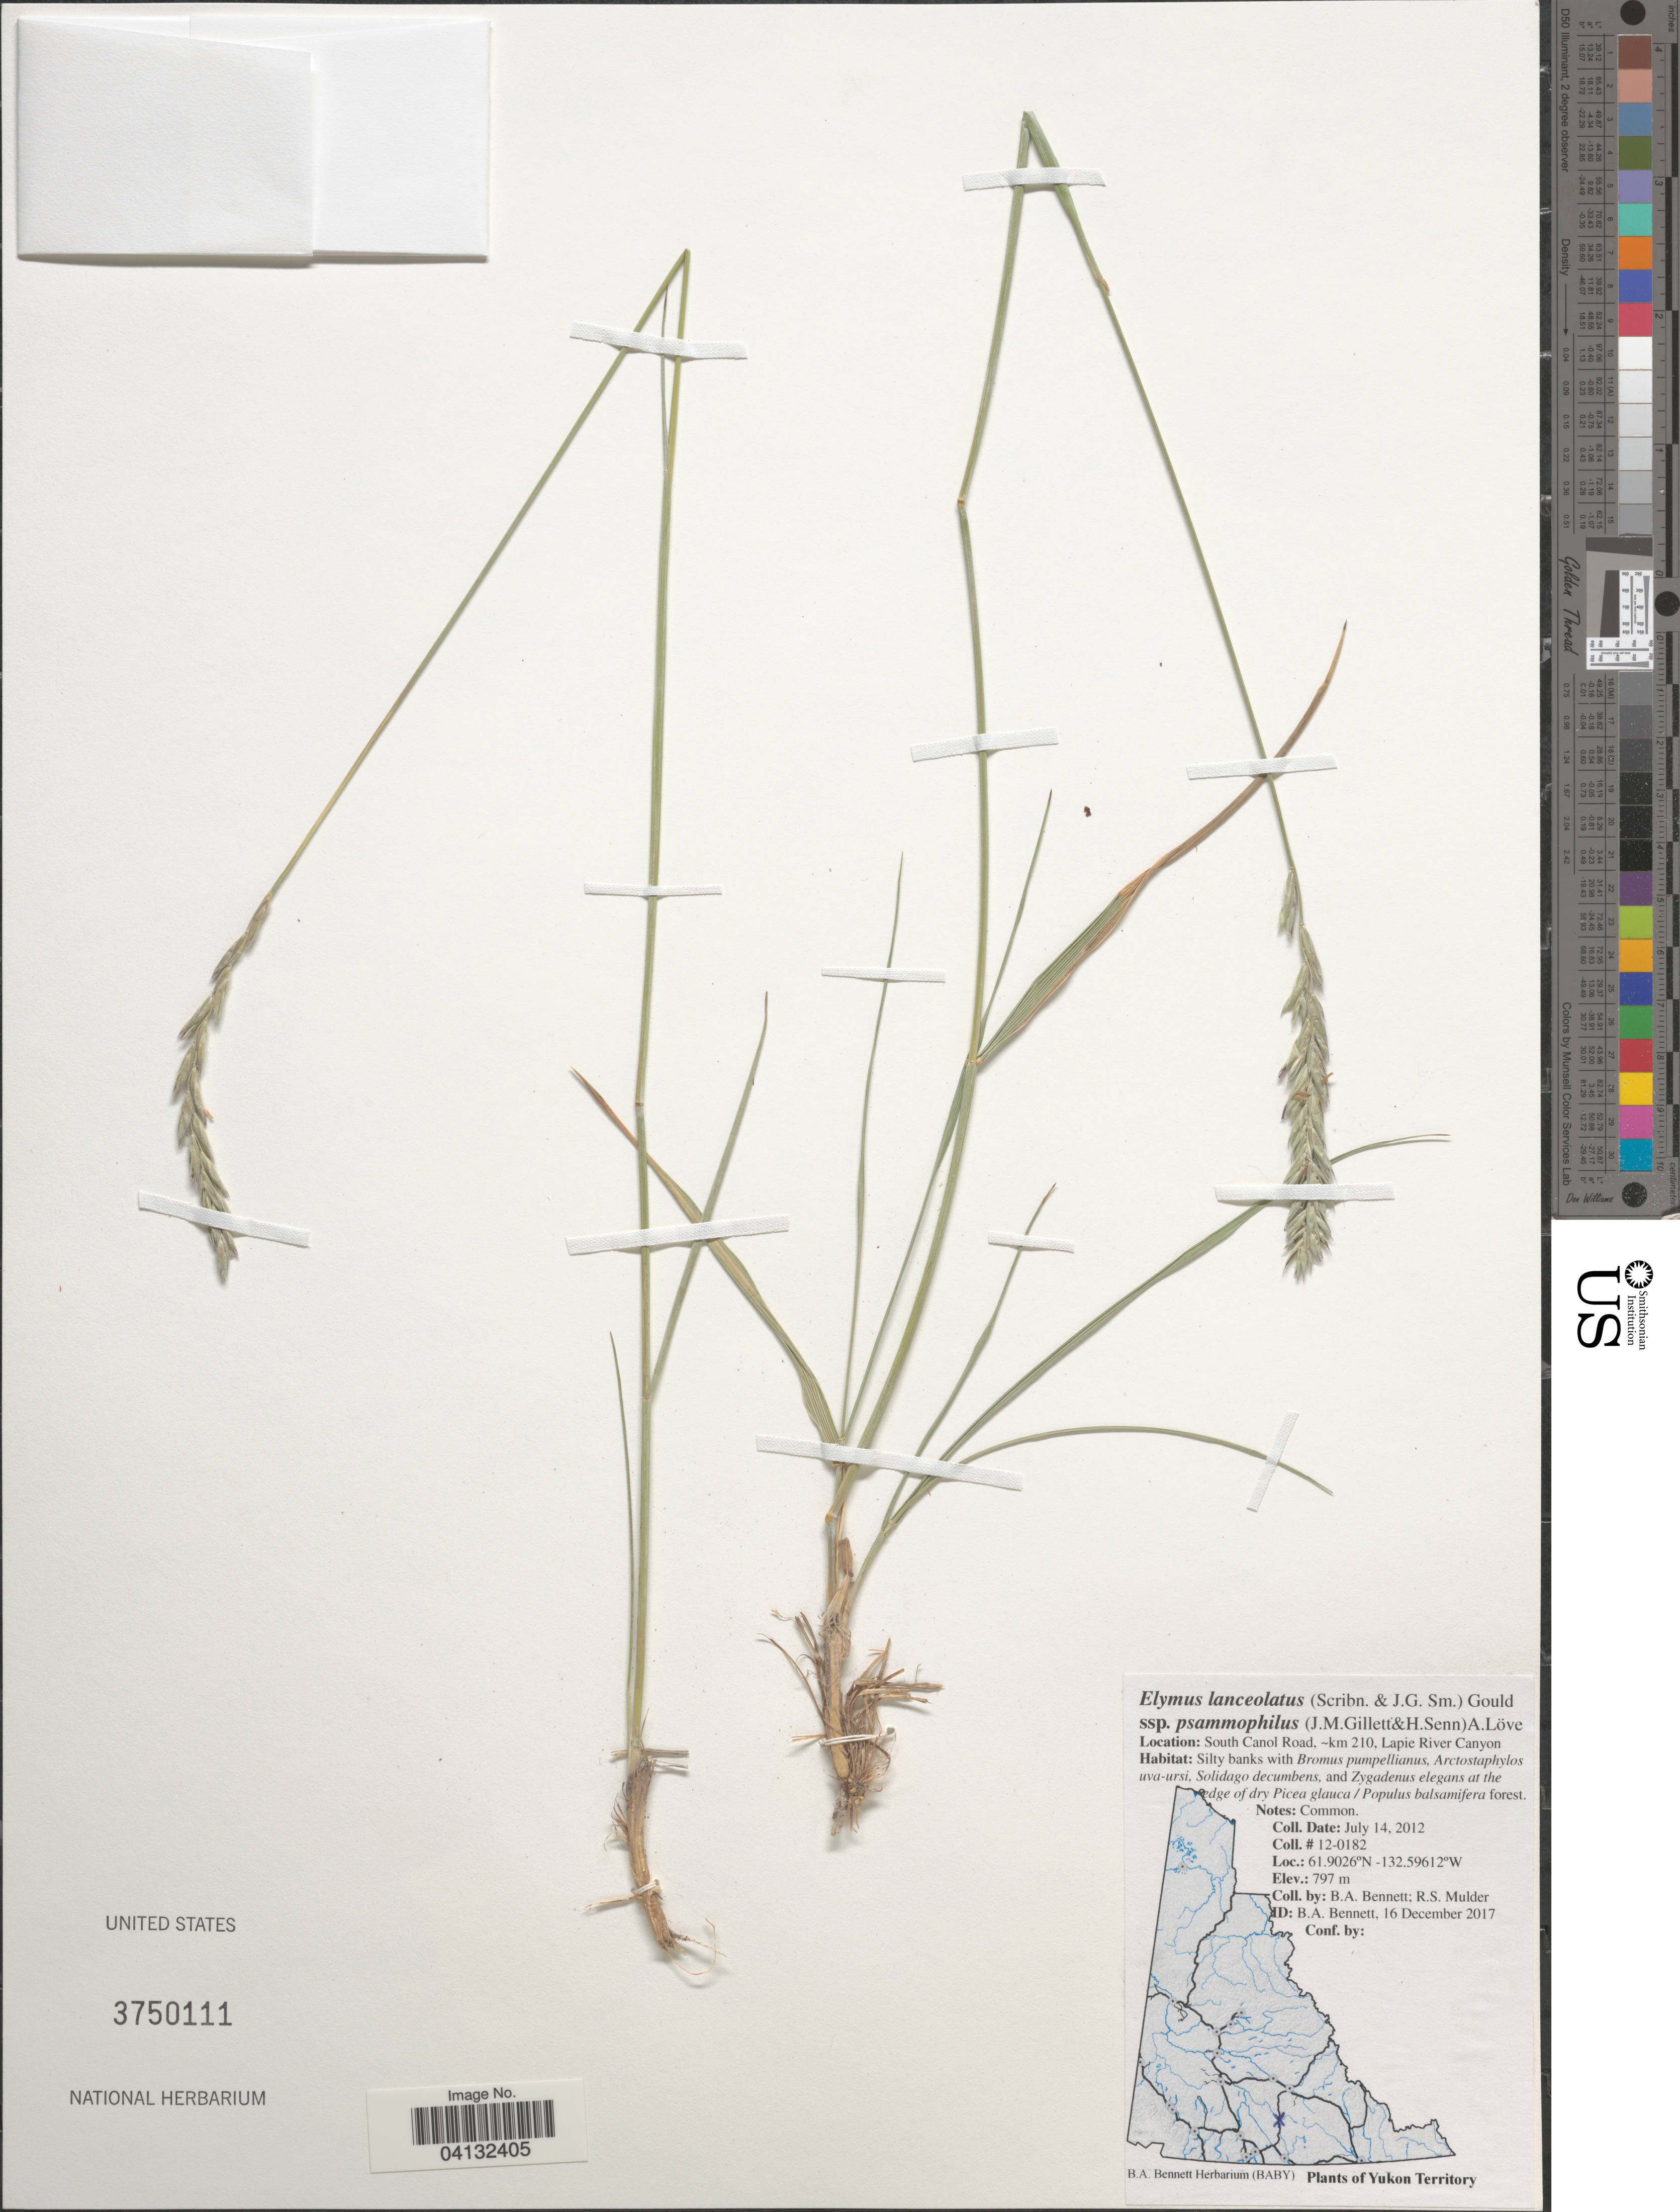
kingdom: Plantae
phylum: Tracheophyta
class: Liliopsida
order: Poales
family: Poaceae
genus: Elymus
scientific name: Elymus lanceolatus subsp. psammophilus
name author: (J.M. Gillett & H. Senn) Á. Löve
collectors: B. A. Bennett & R. Mulder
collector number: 12-0182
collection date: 2012-07-14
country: Canada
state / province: Yukon Territory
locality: South Canol Road, :km 210, Lapie River Canyon.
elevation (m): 797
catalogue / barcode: US 3750111